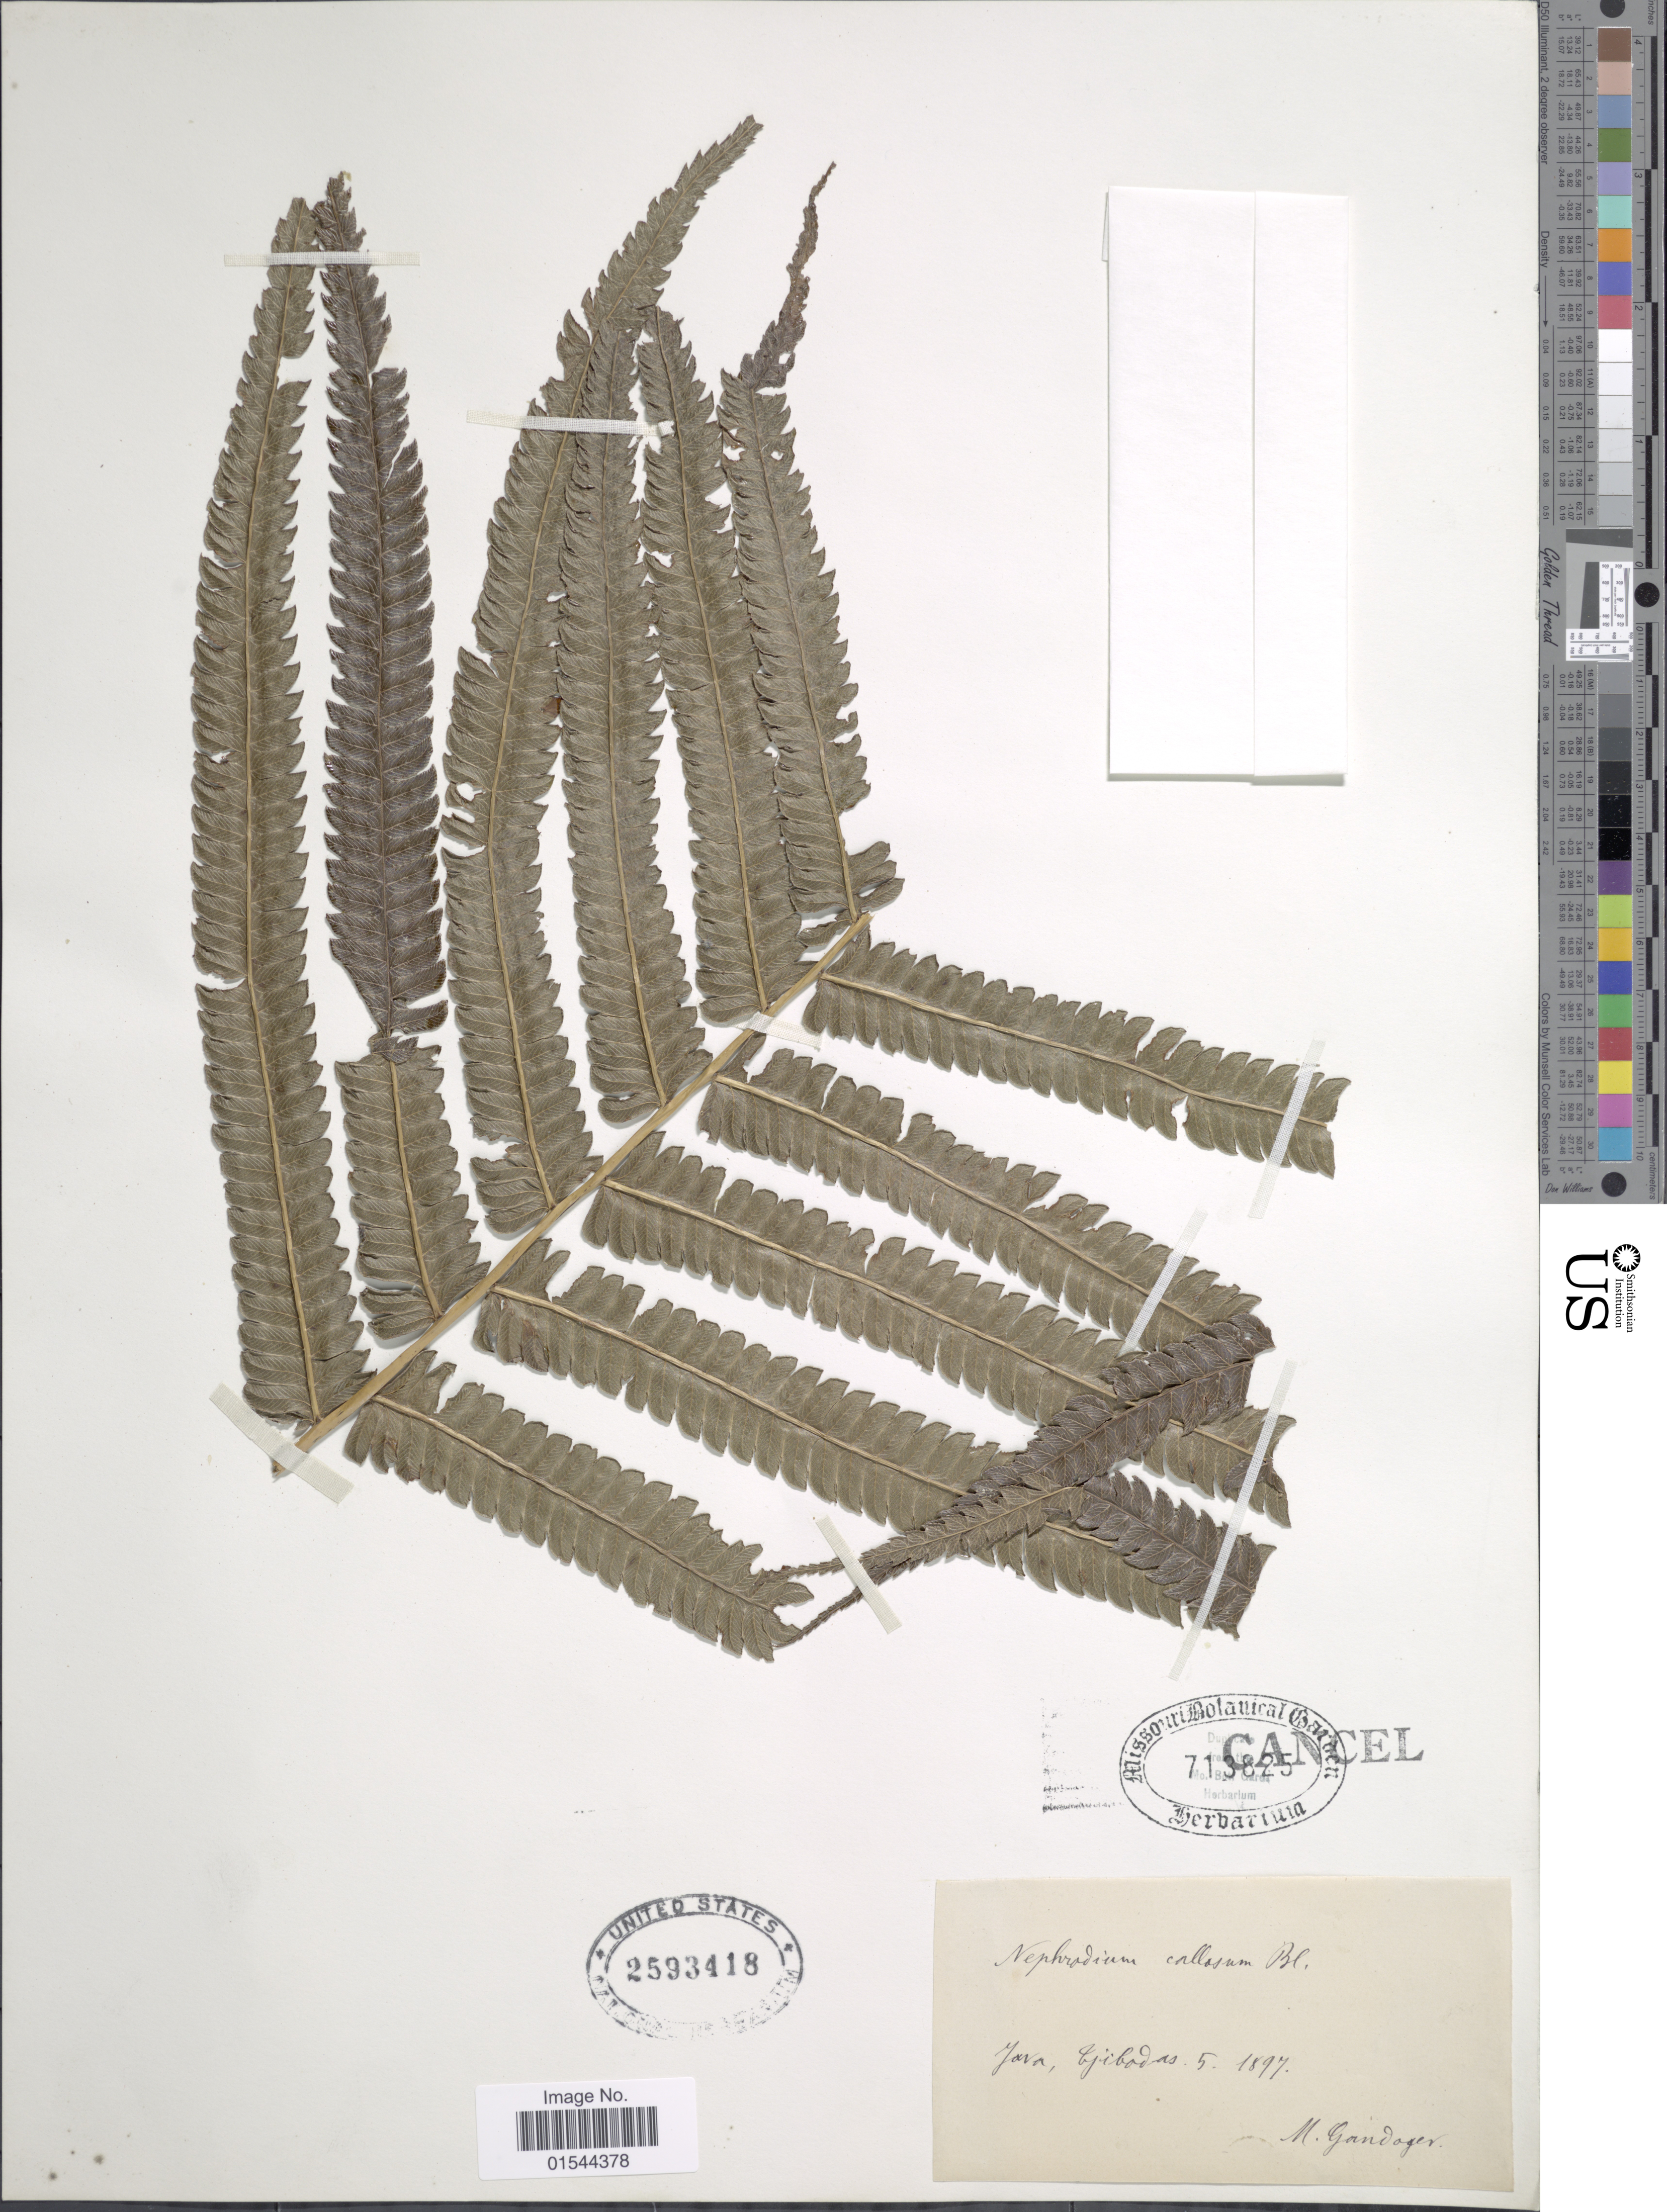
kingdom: Plantae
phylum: Tracheophyta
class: Polypodiopsida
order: Polypodiales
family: Thelypteridaceae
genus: Pneumatopteris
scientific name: Pneumatopteris callosa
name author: (Blume) Nakai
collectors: M. Gandoger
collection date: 1897-05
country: Indonesia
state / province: Java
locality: Java, Tjibodas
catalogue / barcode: US 2593418